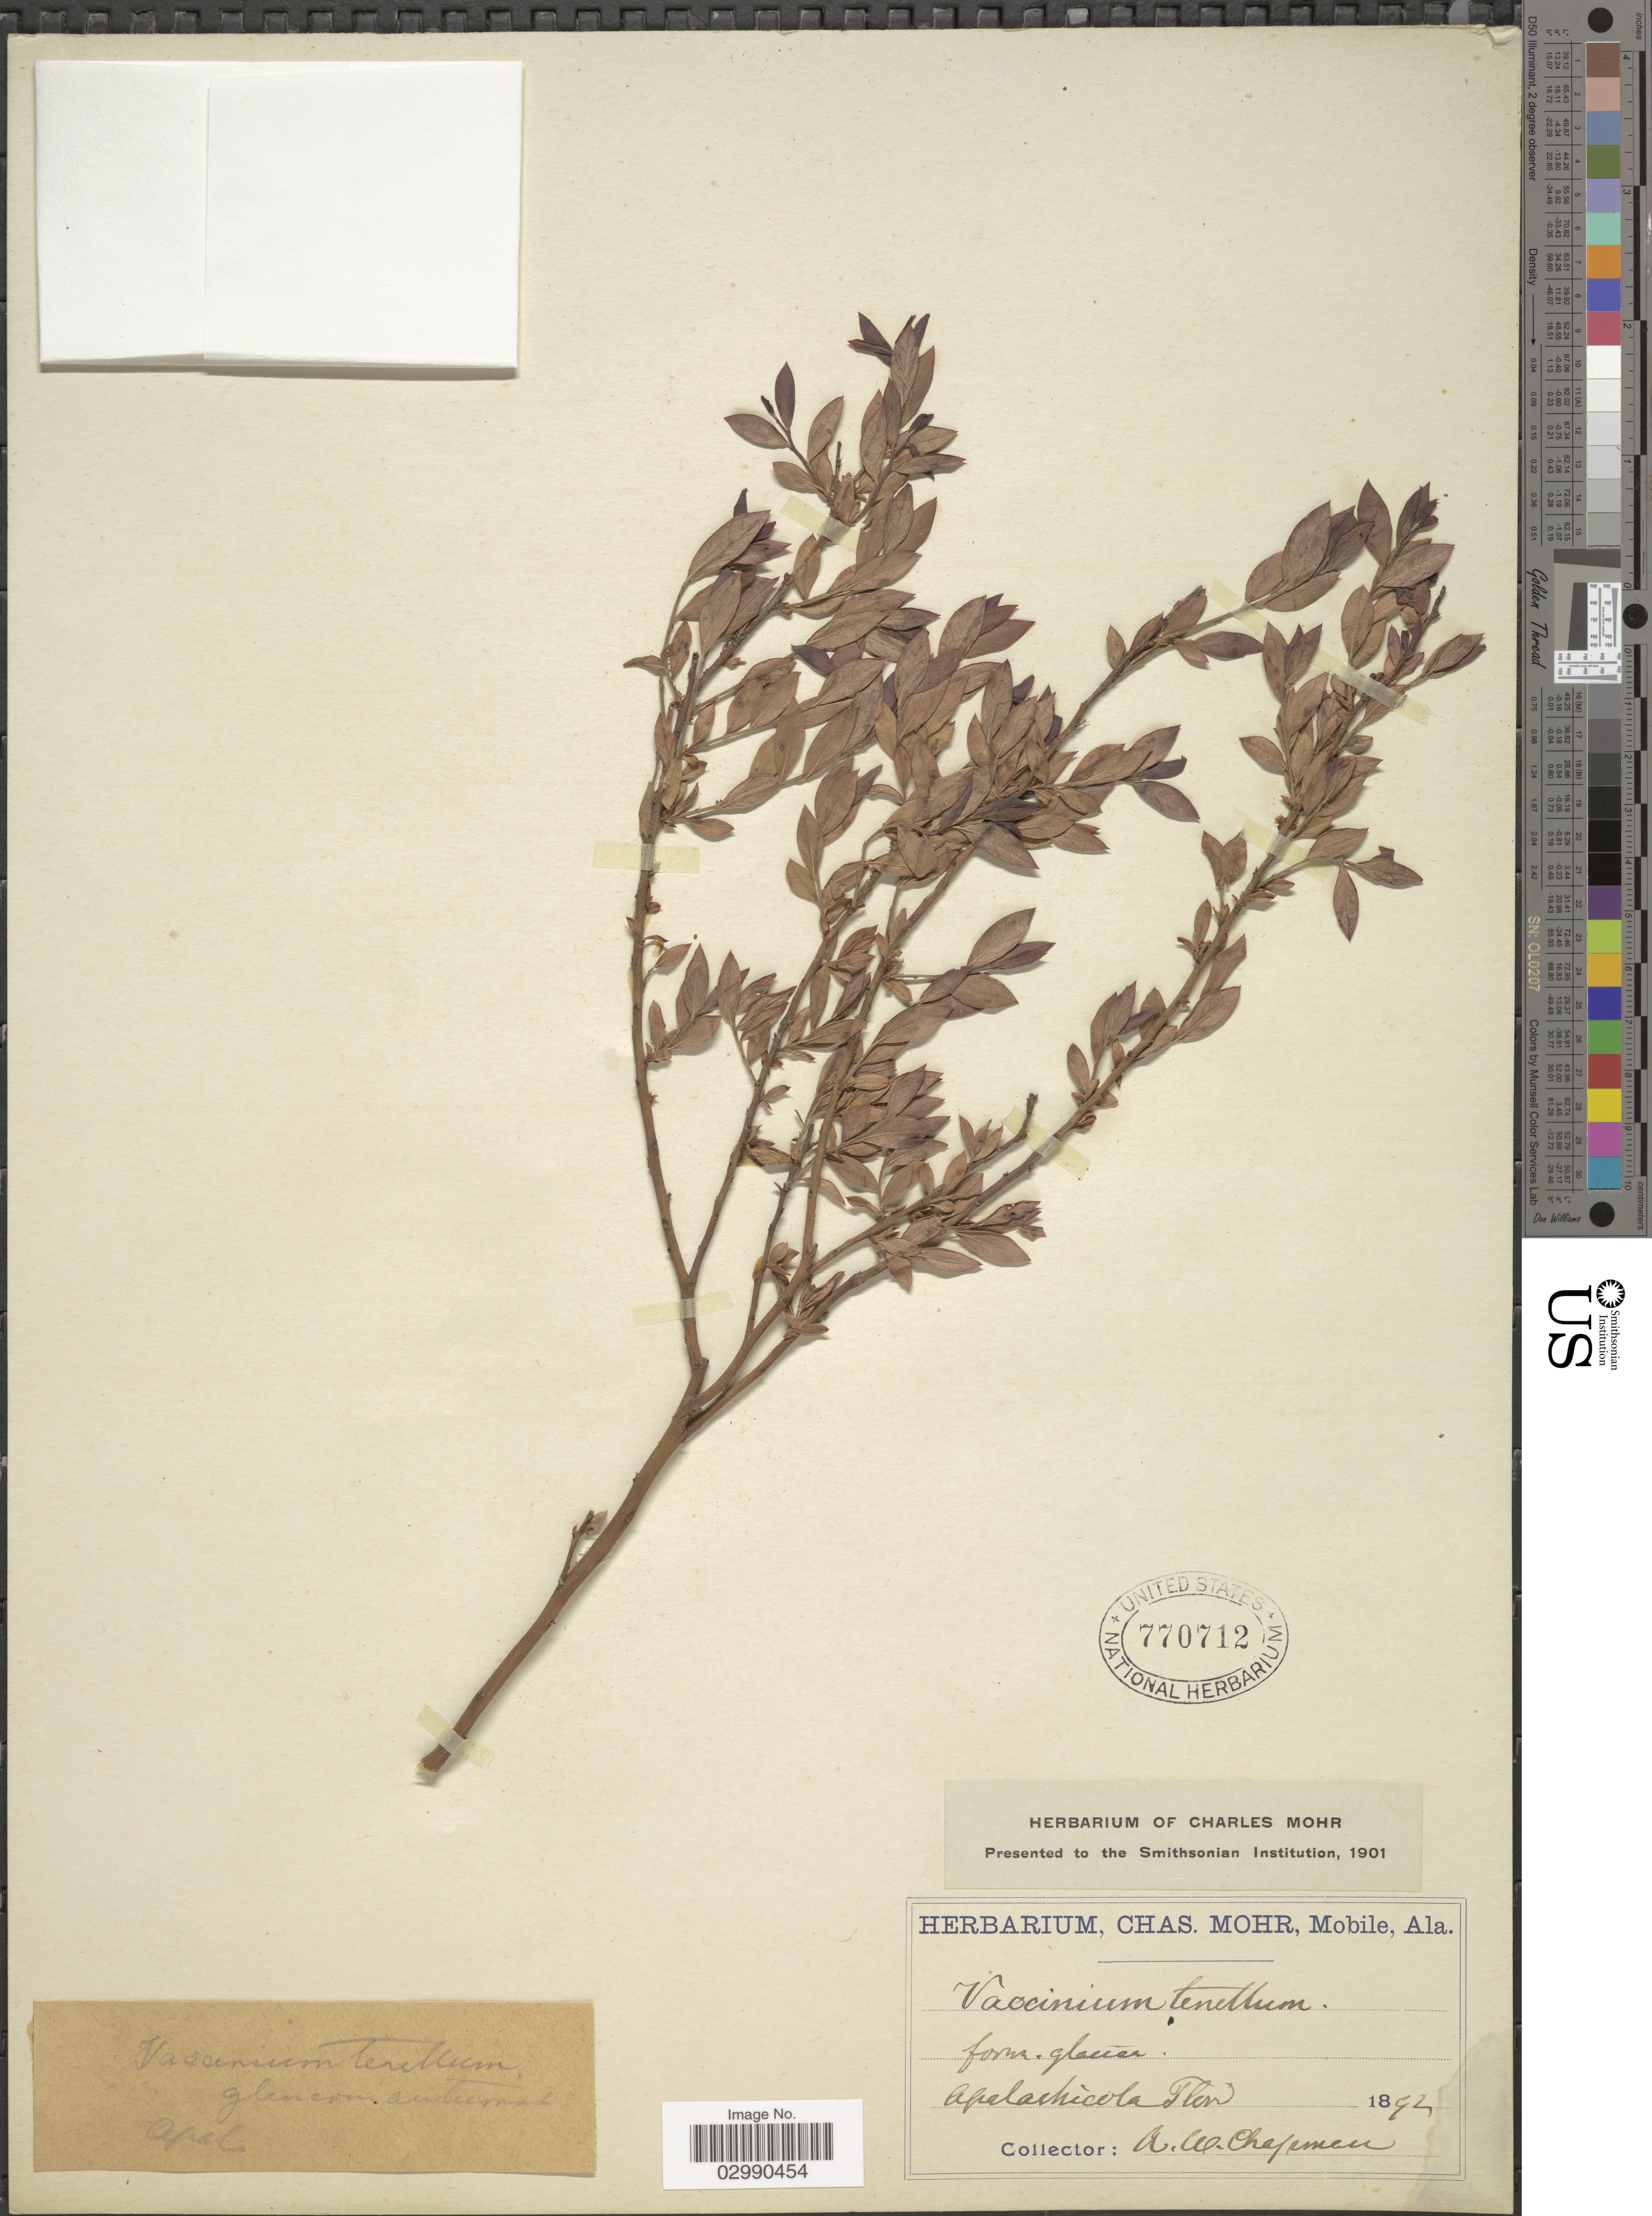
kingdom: Plantae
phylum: Tracheophyta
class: Magnoliopsida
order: Ericales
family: Ericaceae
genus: Vaccinium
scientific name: Vaccinium vacillans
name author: Kalm ex Torr.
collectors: A. Chapman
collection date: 1892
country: United States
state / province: Florida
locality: Apalachicola. Flor.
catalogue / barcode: US 770712